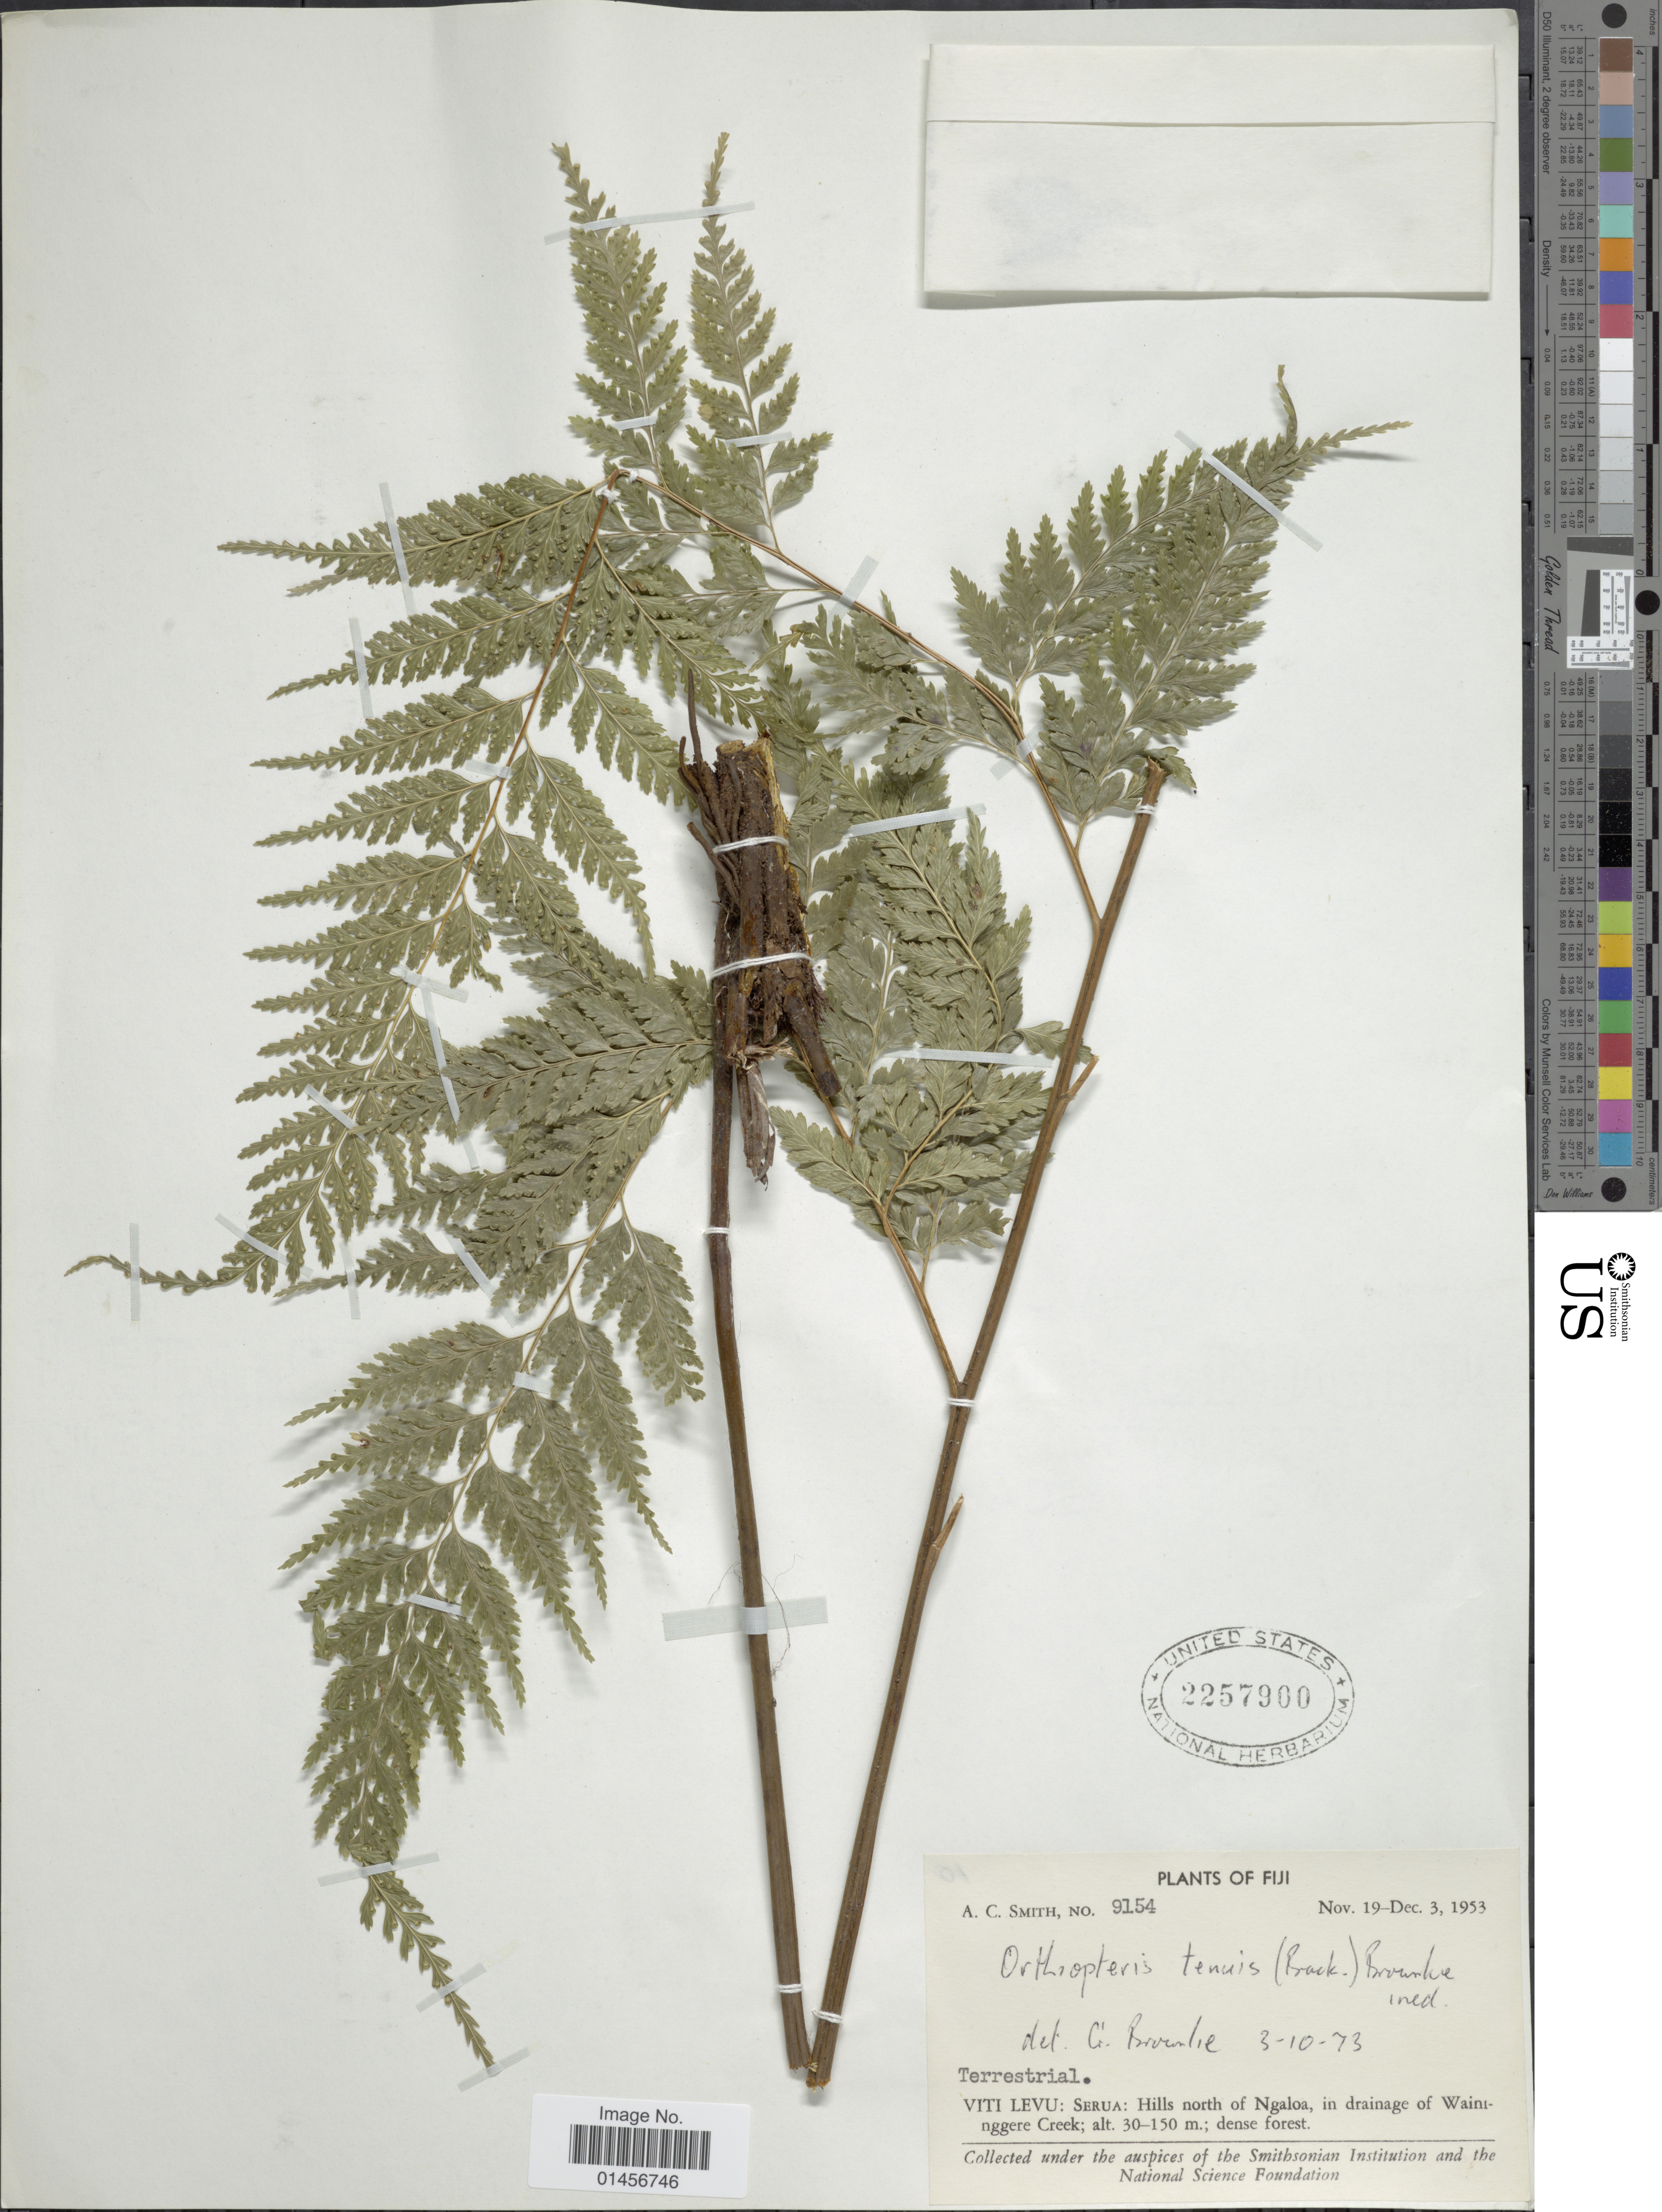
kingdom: Plantae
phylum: Tracheophyta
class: Polypodiopsida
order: Polypodiales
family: Saccolomataceae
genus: Saccoloma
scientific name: Saccoloma tenue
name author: (Brack.) Mett.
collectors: A. C. Smith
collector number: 9154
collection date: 1953-11-19/1953-12-03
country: Fiji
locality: Viti Levu: Serua: Hills north of Ngaloa, in drainage of Wainnggere Creek.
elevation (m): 30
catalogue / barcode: US 2257900